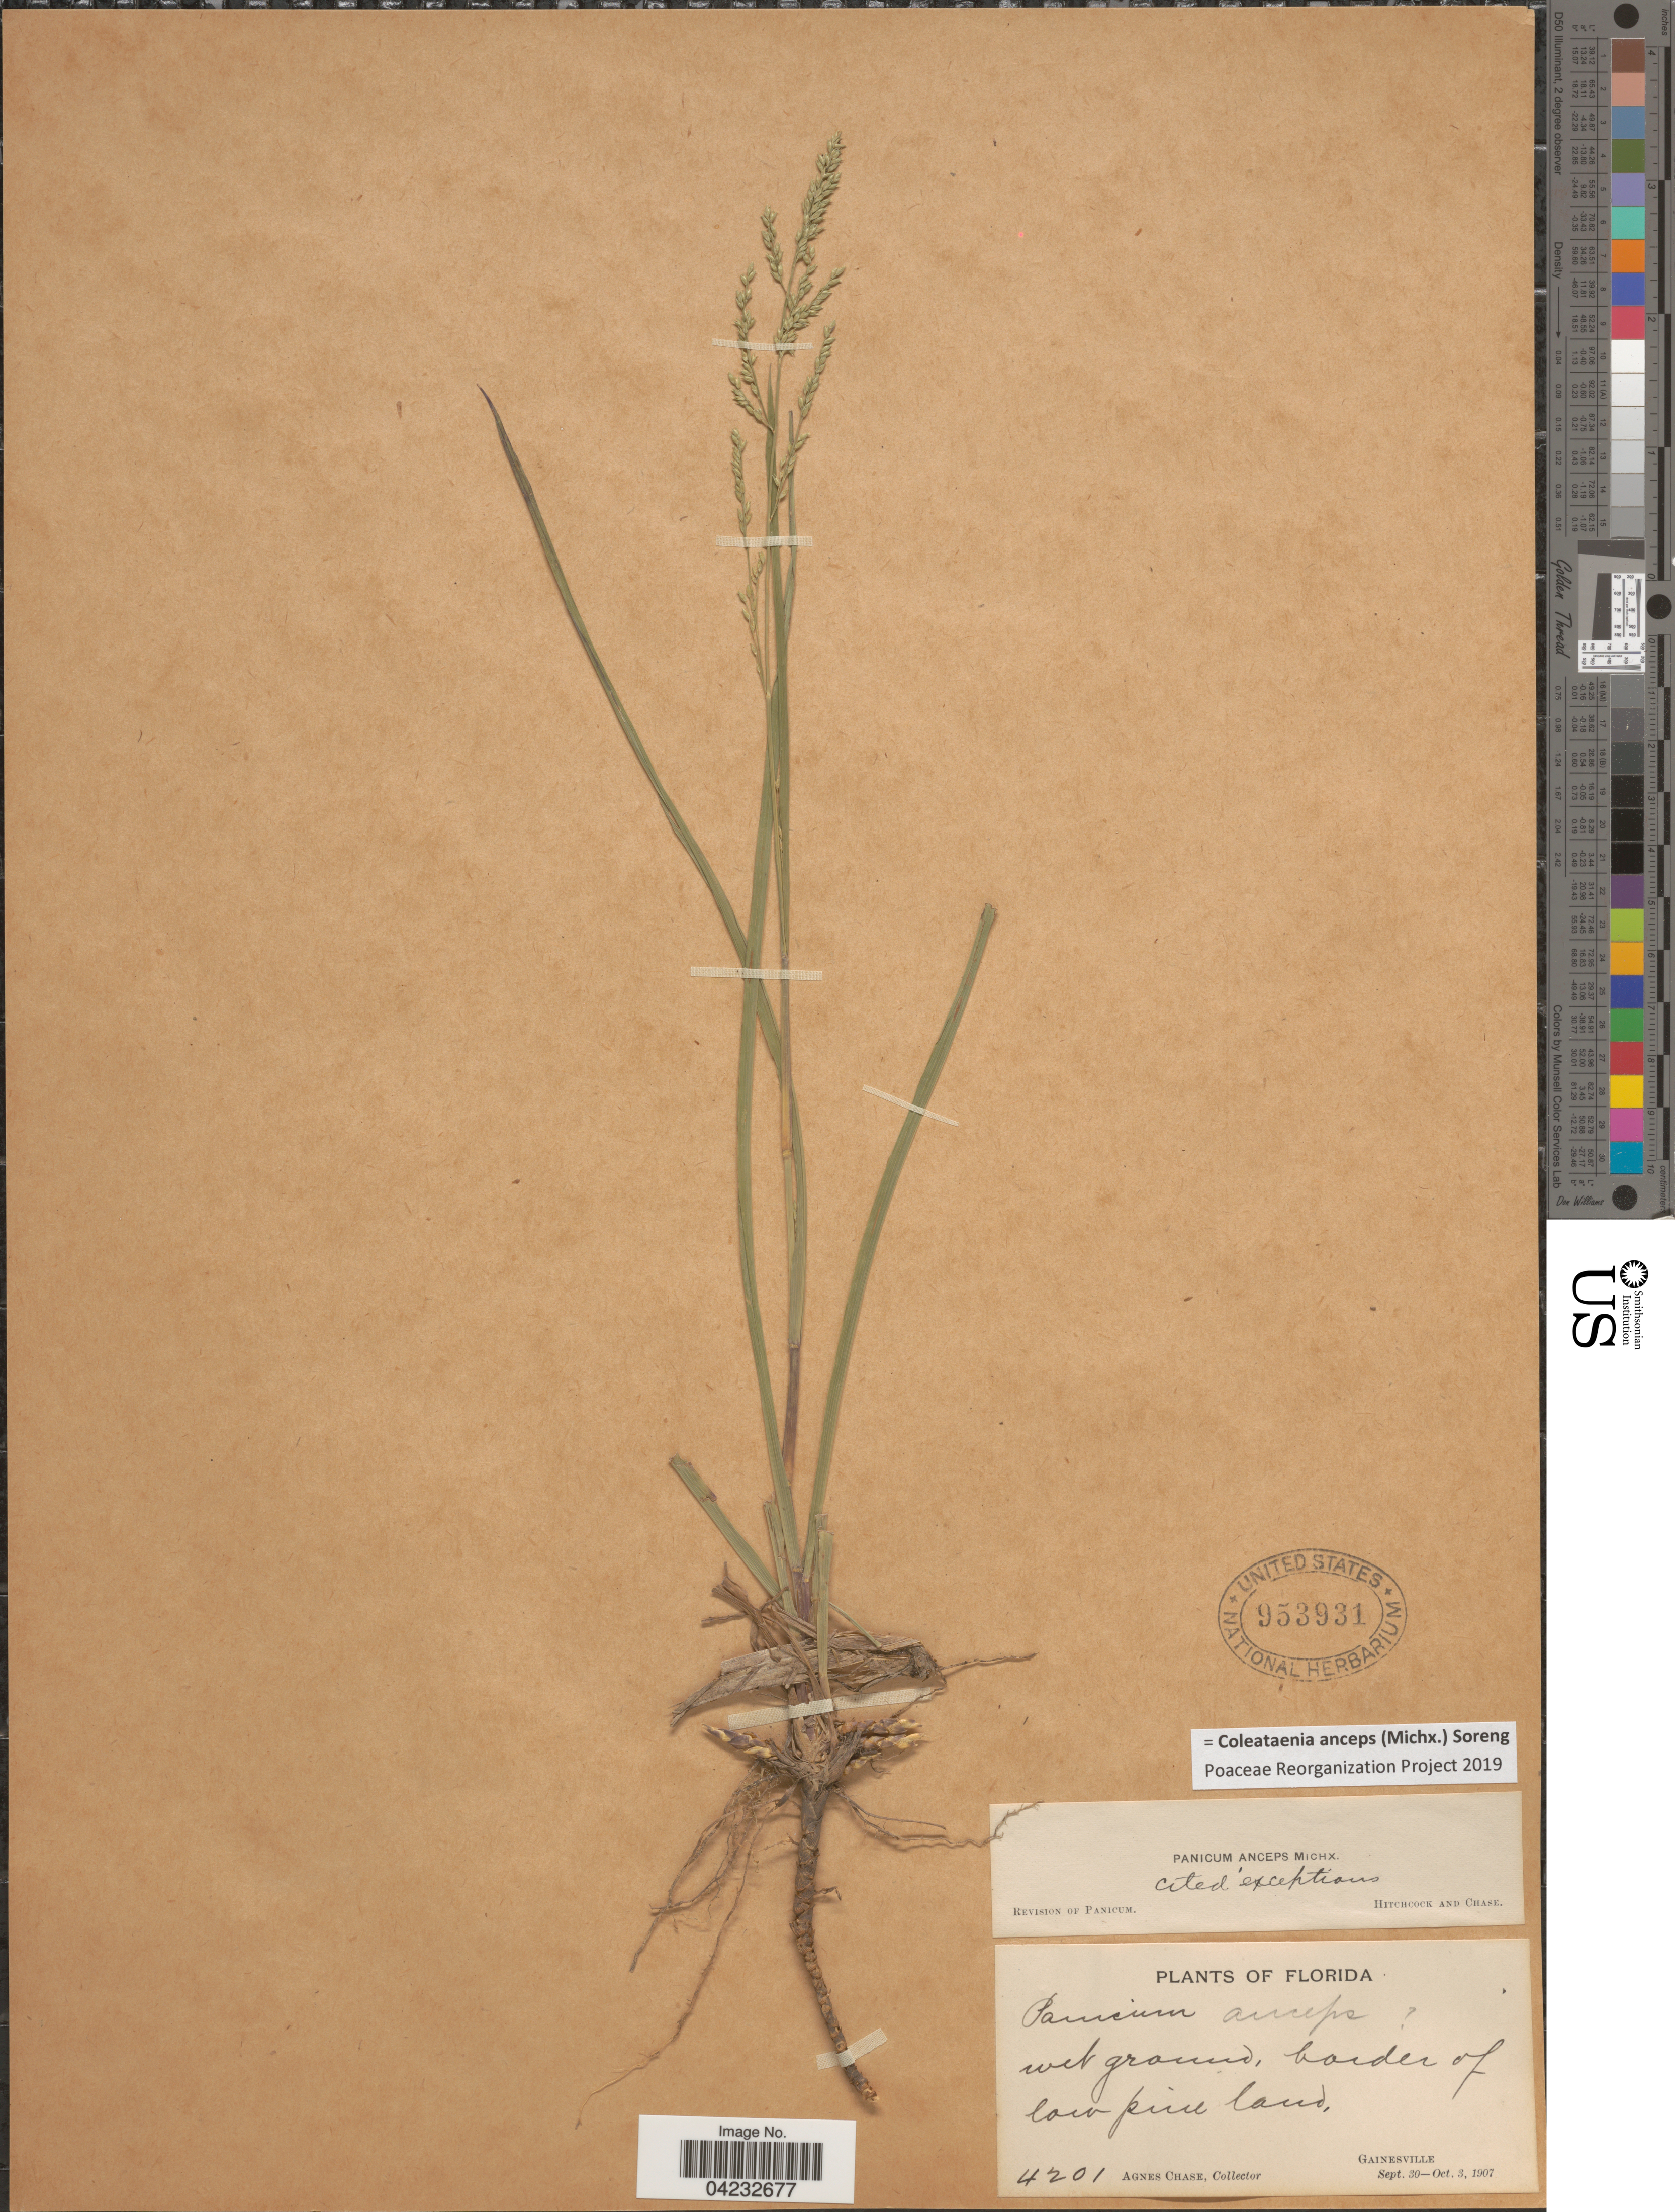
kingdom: Plantae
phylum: Tracheophyta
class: Liliopsida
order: Poales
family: Poaceae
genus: Coleataenia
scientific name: Coleataenia anceps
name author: (Michx.) Soreng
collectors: A. Chase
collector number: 4201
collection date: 1907-09-30/1907-10-03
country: United States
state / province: Florida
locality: Gainesville.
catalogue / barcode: US 953931